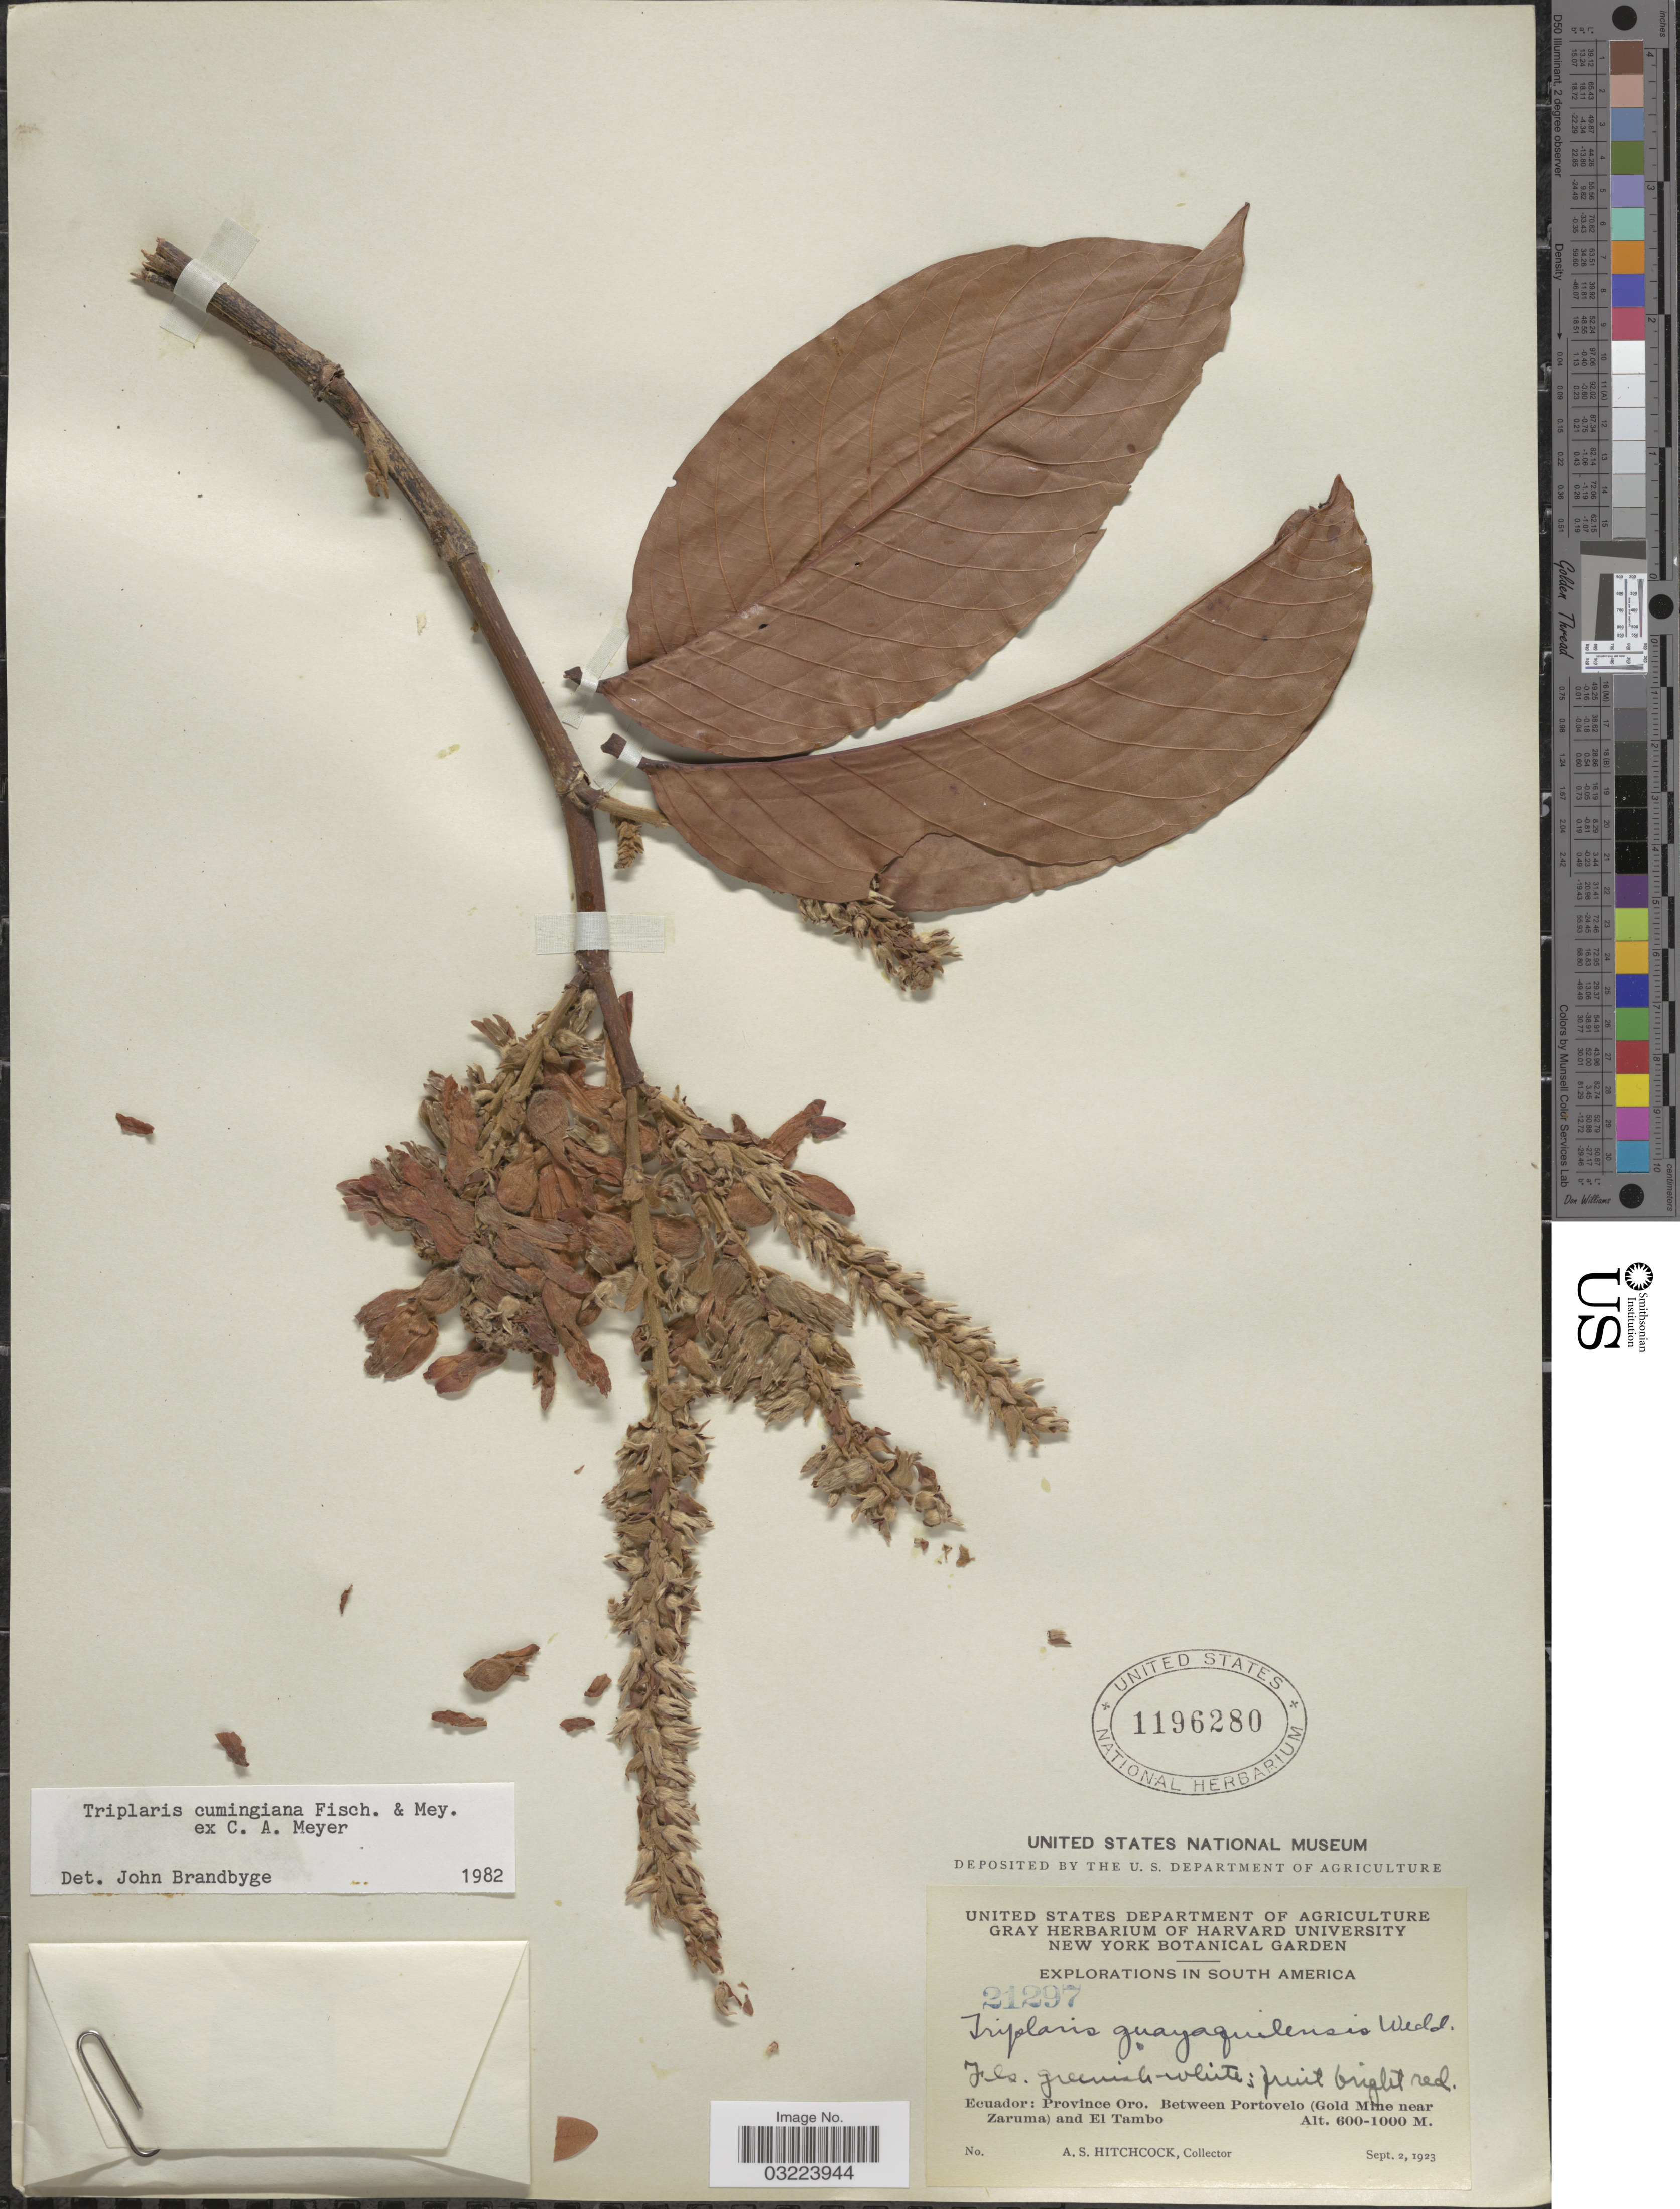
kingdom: Plantae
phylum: Tracheophyta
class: Magnoliopsida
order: Caryophyllales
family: Polygonaceae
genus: Triplaris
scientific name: Triplaris cumingiana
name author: Fisch. & C.A. Mey. ex C.A. Mey.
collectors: A. S. Hitchcock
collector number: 21297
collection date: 1923-09-02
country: Ecuador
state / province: El Oro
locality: Between Portovelo (Gold Mine near Zaruma) and El Tambo.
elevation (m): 600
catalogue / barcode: US 1196280